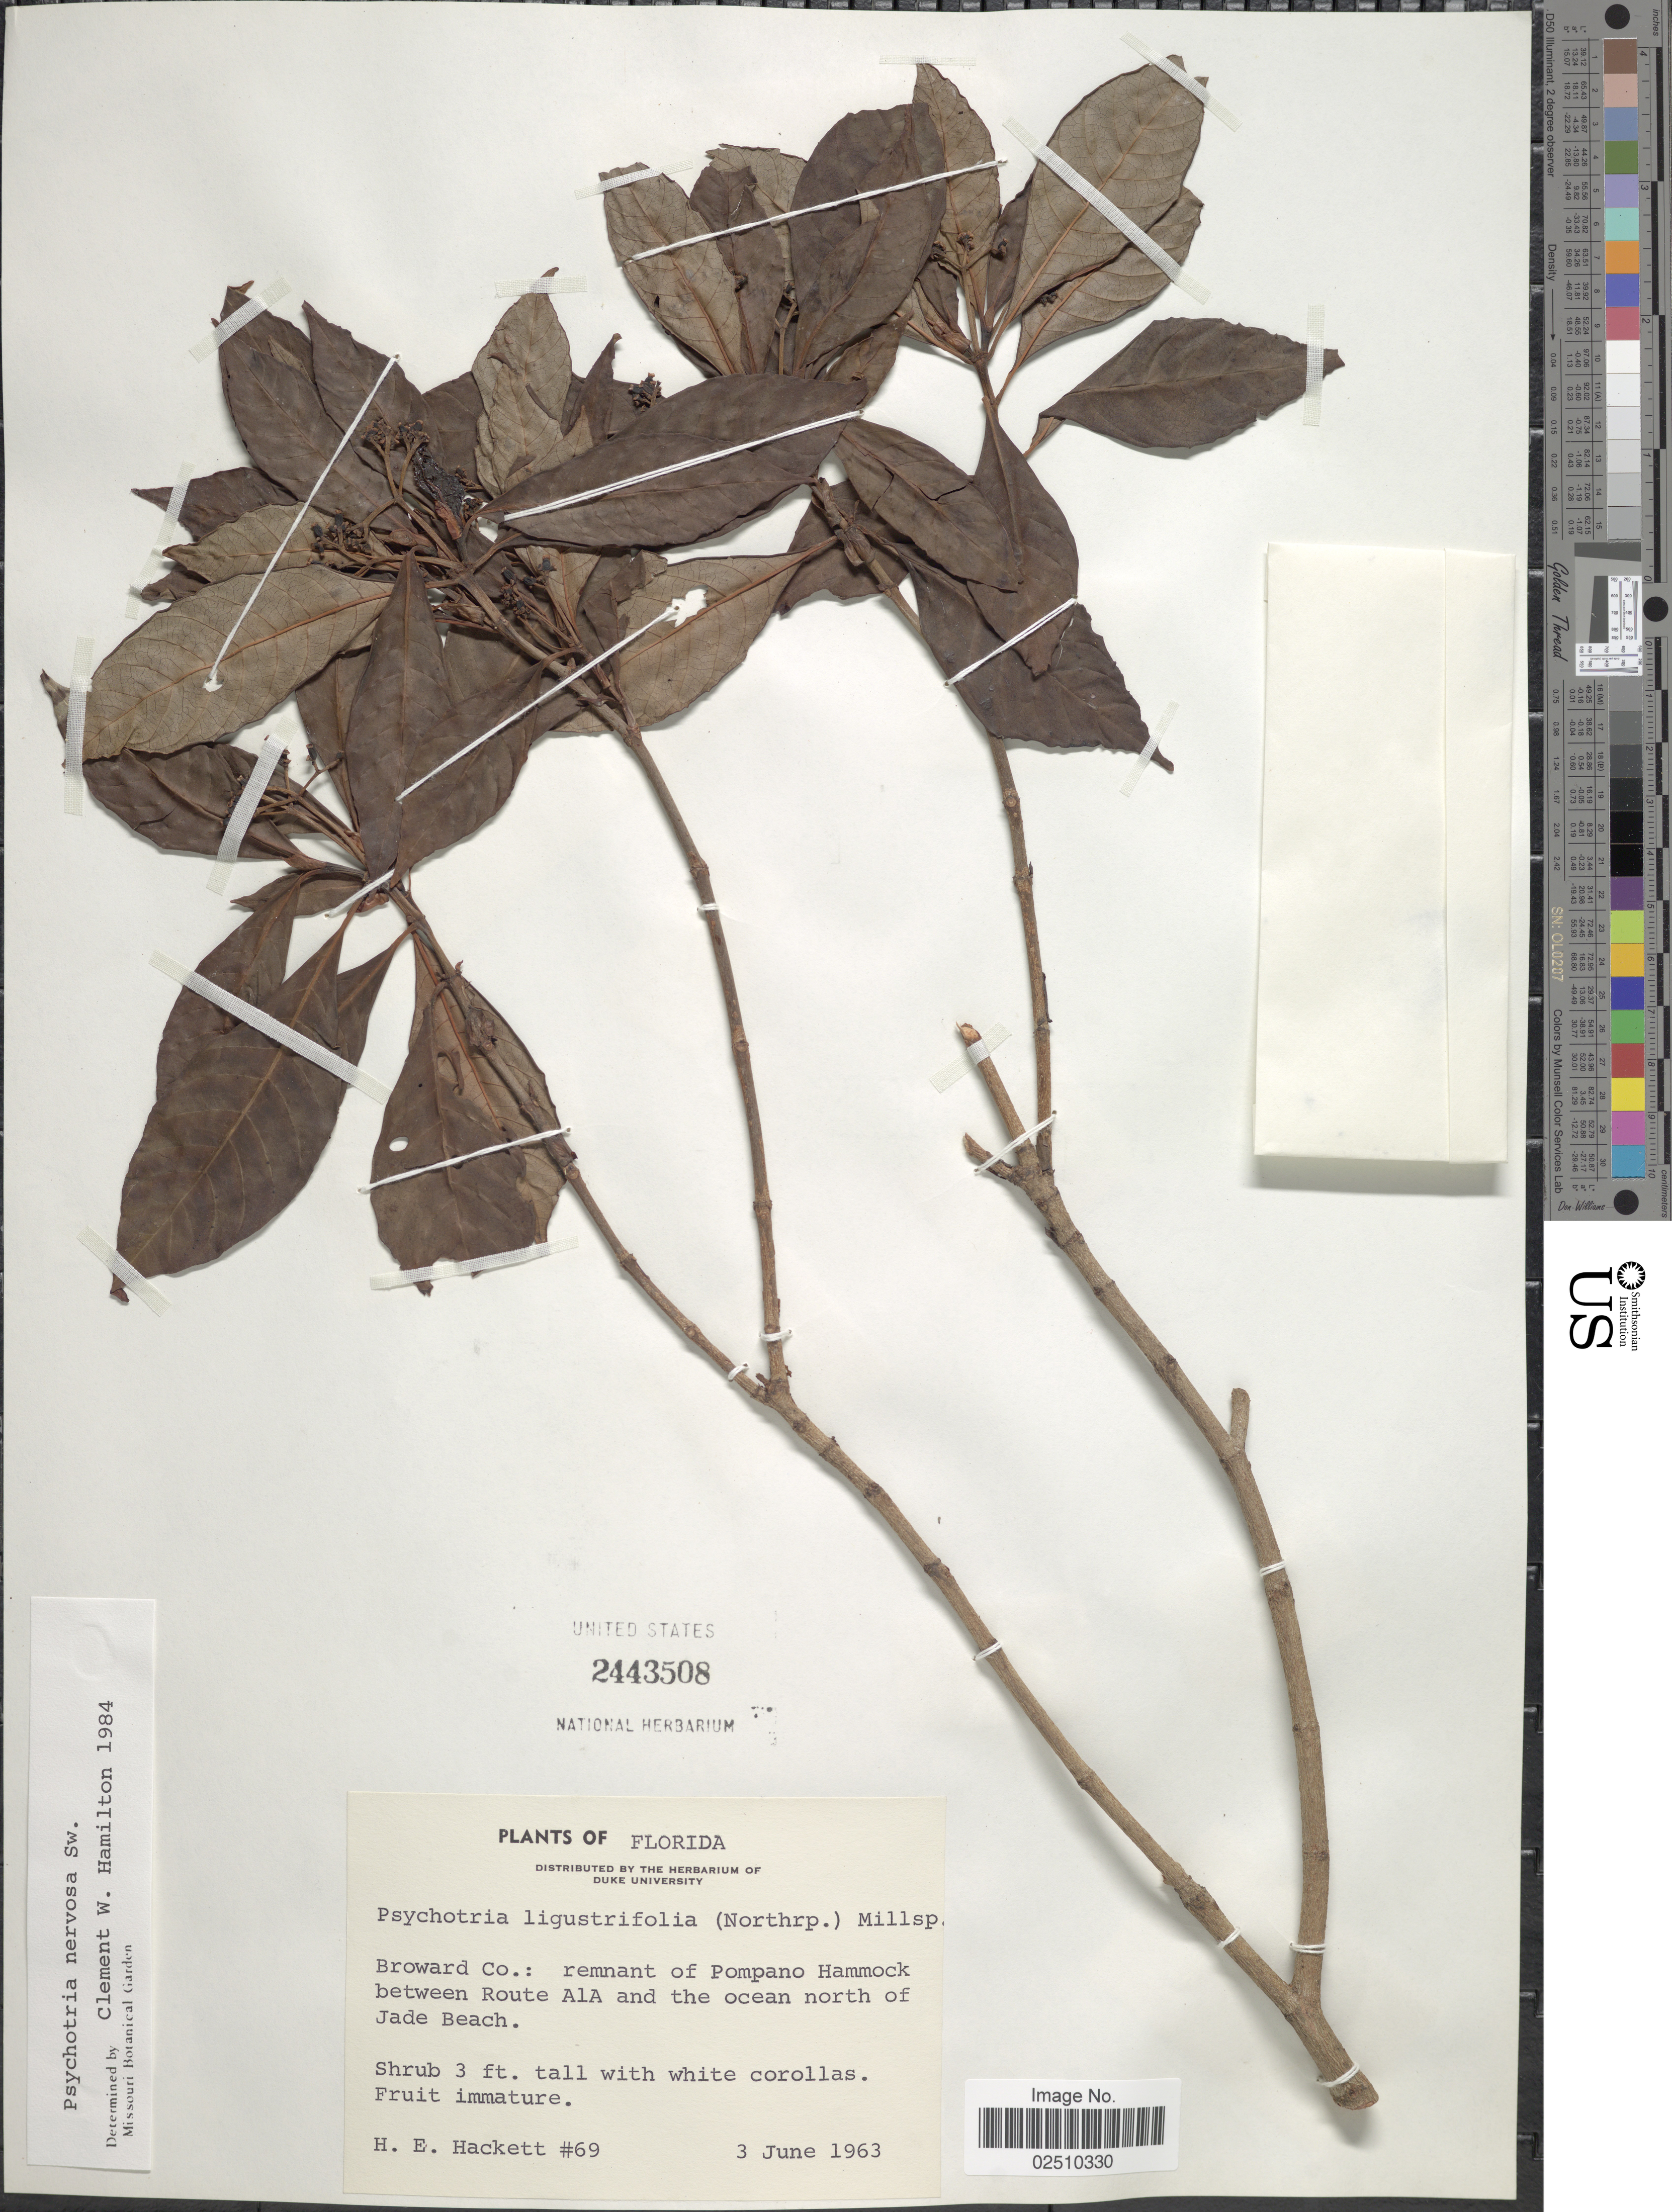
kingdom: Plantae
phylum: Tracheophyta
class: Magnoliopsida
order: Gentianales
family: Rubiaceae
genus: Psychotria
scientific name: Psychotria nervosa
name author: Sw.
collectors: H. E. Hackett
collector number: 69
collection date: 1963-06-03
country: United States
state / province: Florida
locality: Broward Co.: remnant of Pompano Hammock between Route A1A and the ocean north of Jade Beach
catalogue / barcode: US 2443508